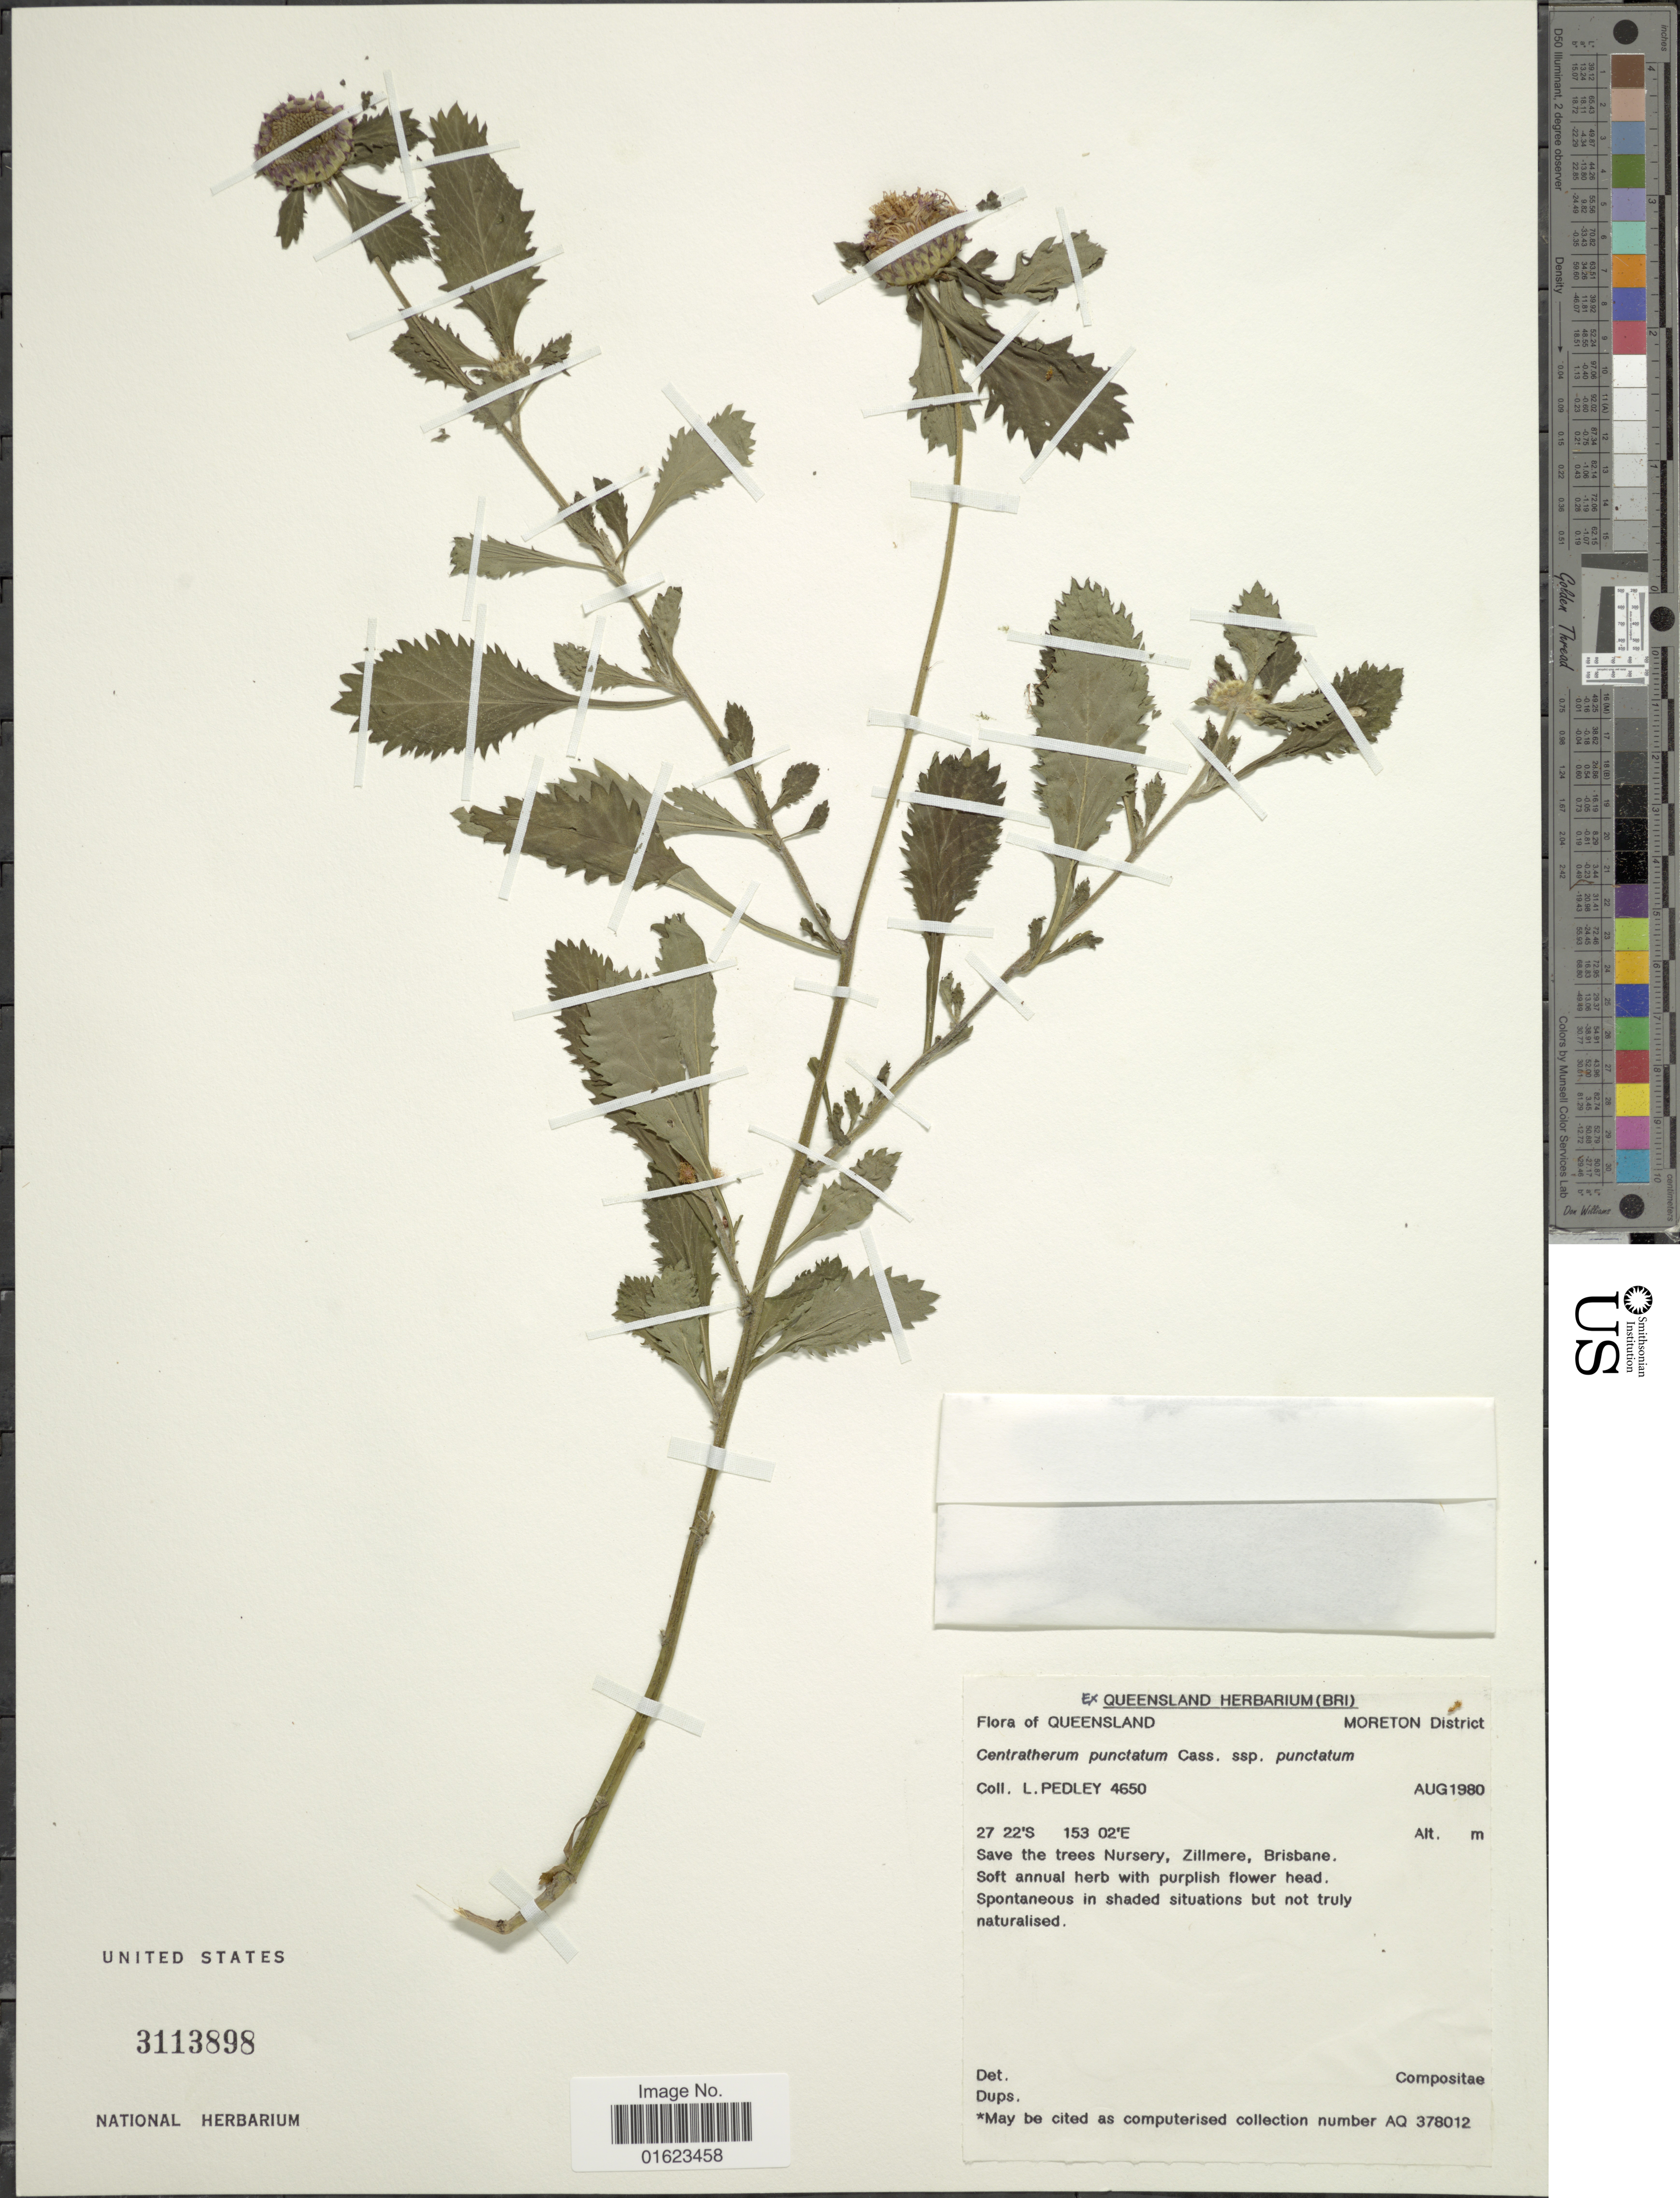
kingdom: Plantae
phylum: Tracheophyta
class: Magnoliopsida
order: Asterales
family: Asteraceae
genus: Centratherum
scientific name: Centratherum punctatum subsp. australianum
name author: Kirkman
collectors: L. Pedley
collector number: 4650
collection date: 1980-08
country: Australia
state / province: Queensland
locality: Queensland, Moreton District, Save the trees Nursery, Zill Mere, Brisbane.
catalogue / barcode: US 3113898